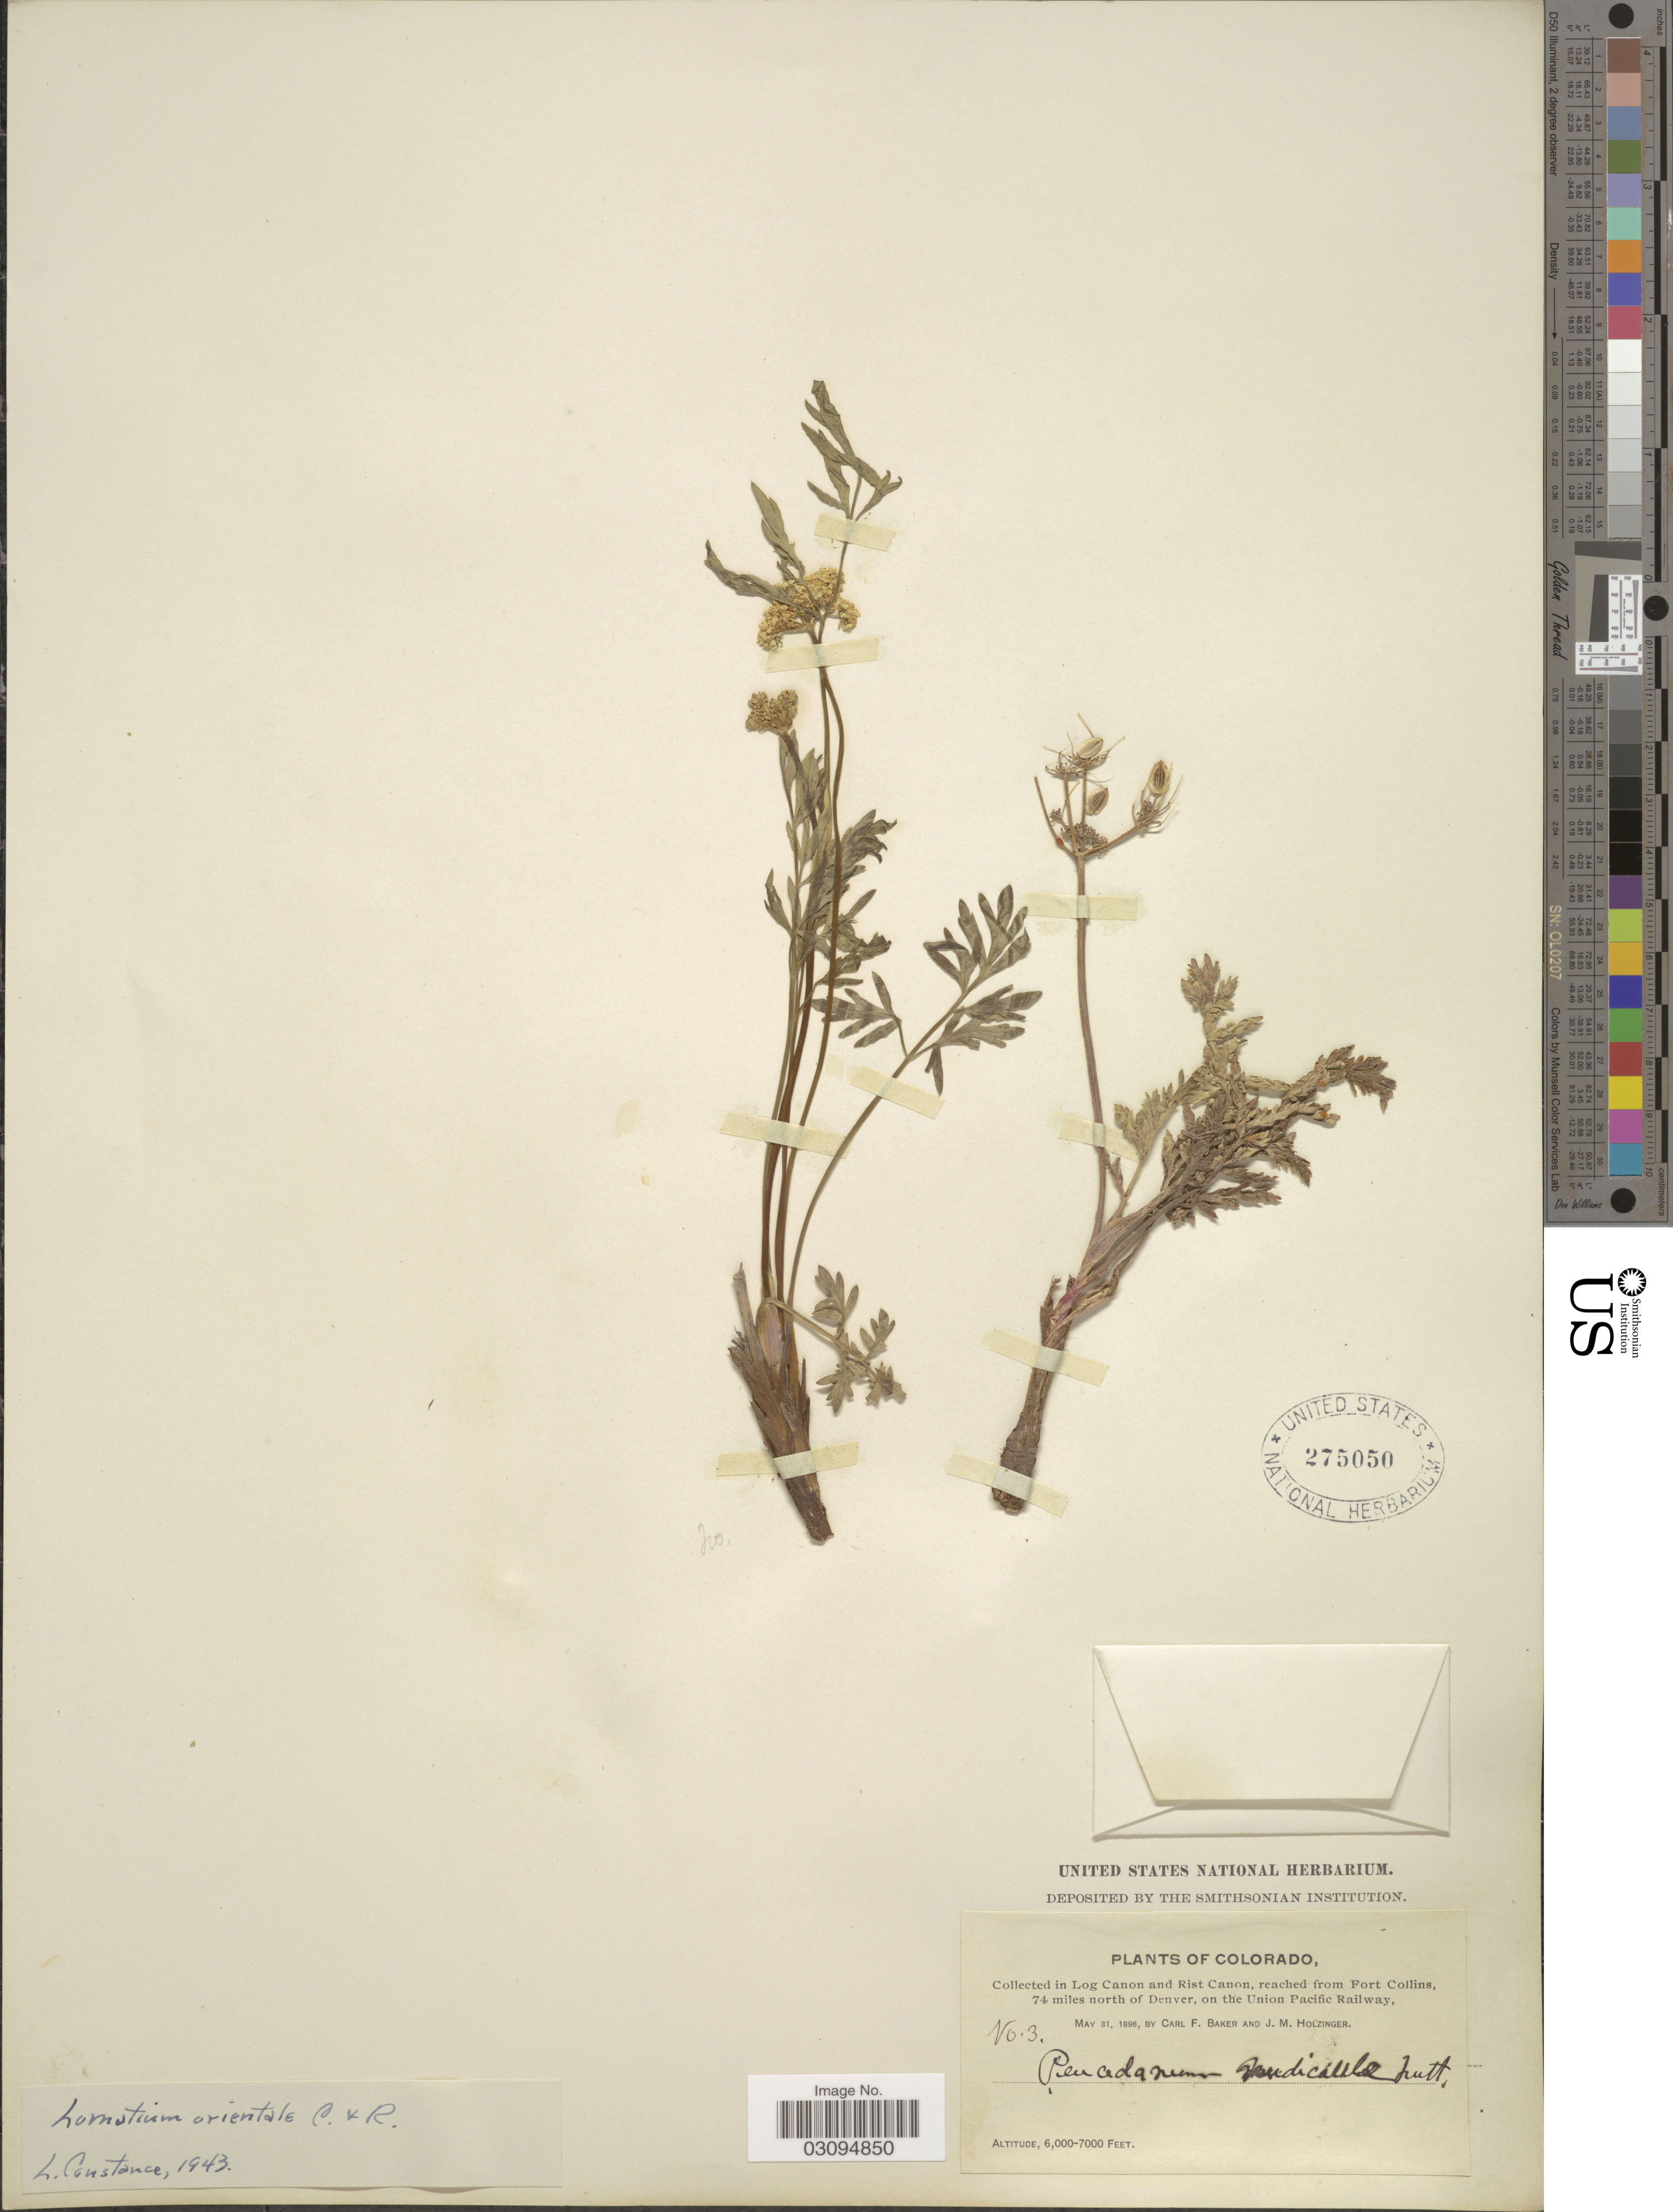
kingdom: Plantae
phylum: Tracheophyta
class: Magnoliopsida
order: Apiales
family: Apiaceae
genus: Lomatium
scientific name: Lomatium orientale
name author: J.M. Coult. & Rose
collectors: C. F. Baker & J. M. Holzinger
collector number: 3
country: United States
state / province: Colorado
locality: In Log Canon and Rist Canon, reached from Fort Collins, 74 miles north of Denver, on the Union Pacific Railway.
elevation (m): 1829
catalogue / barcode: US 275050